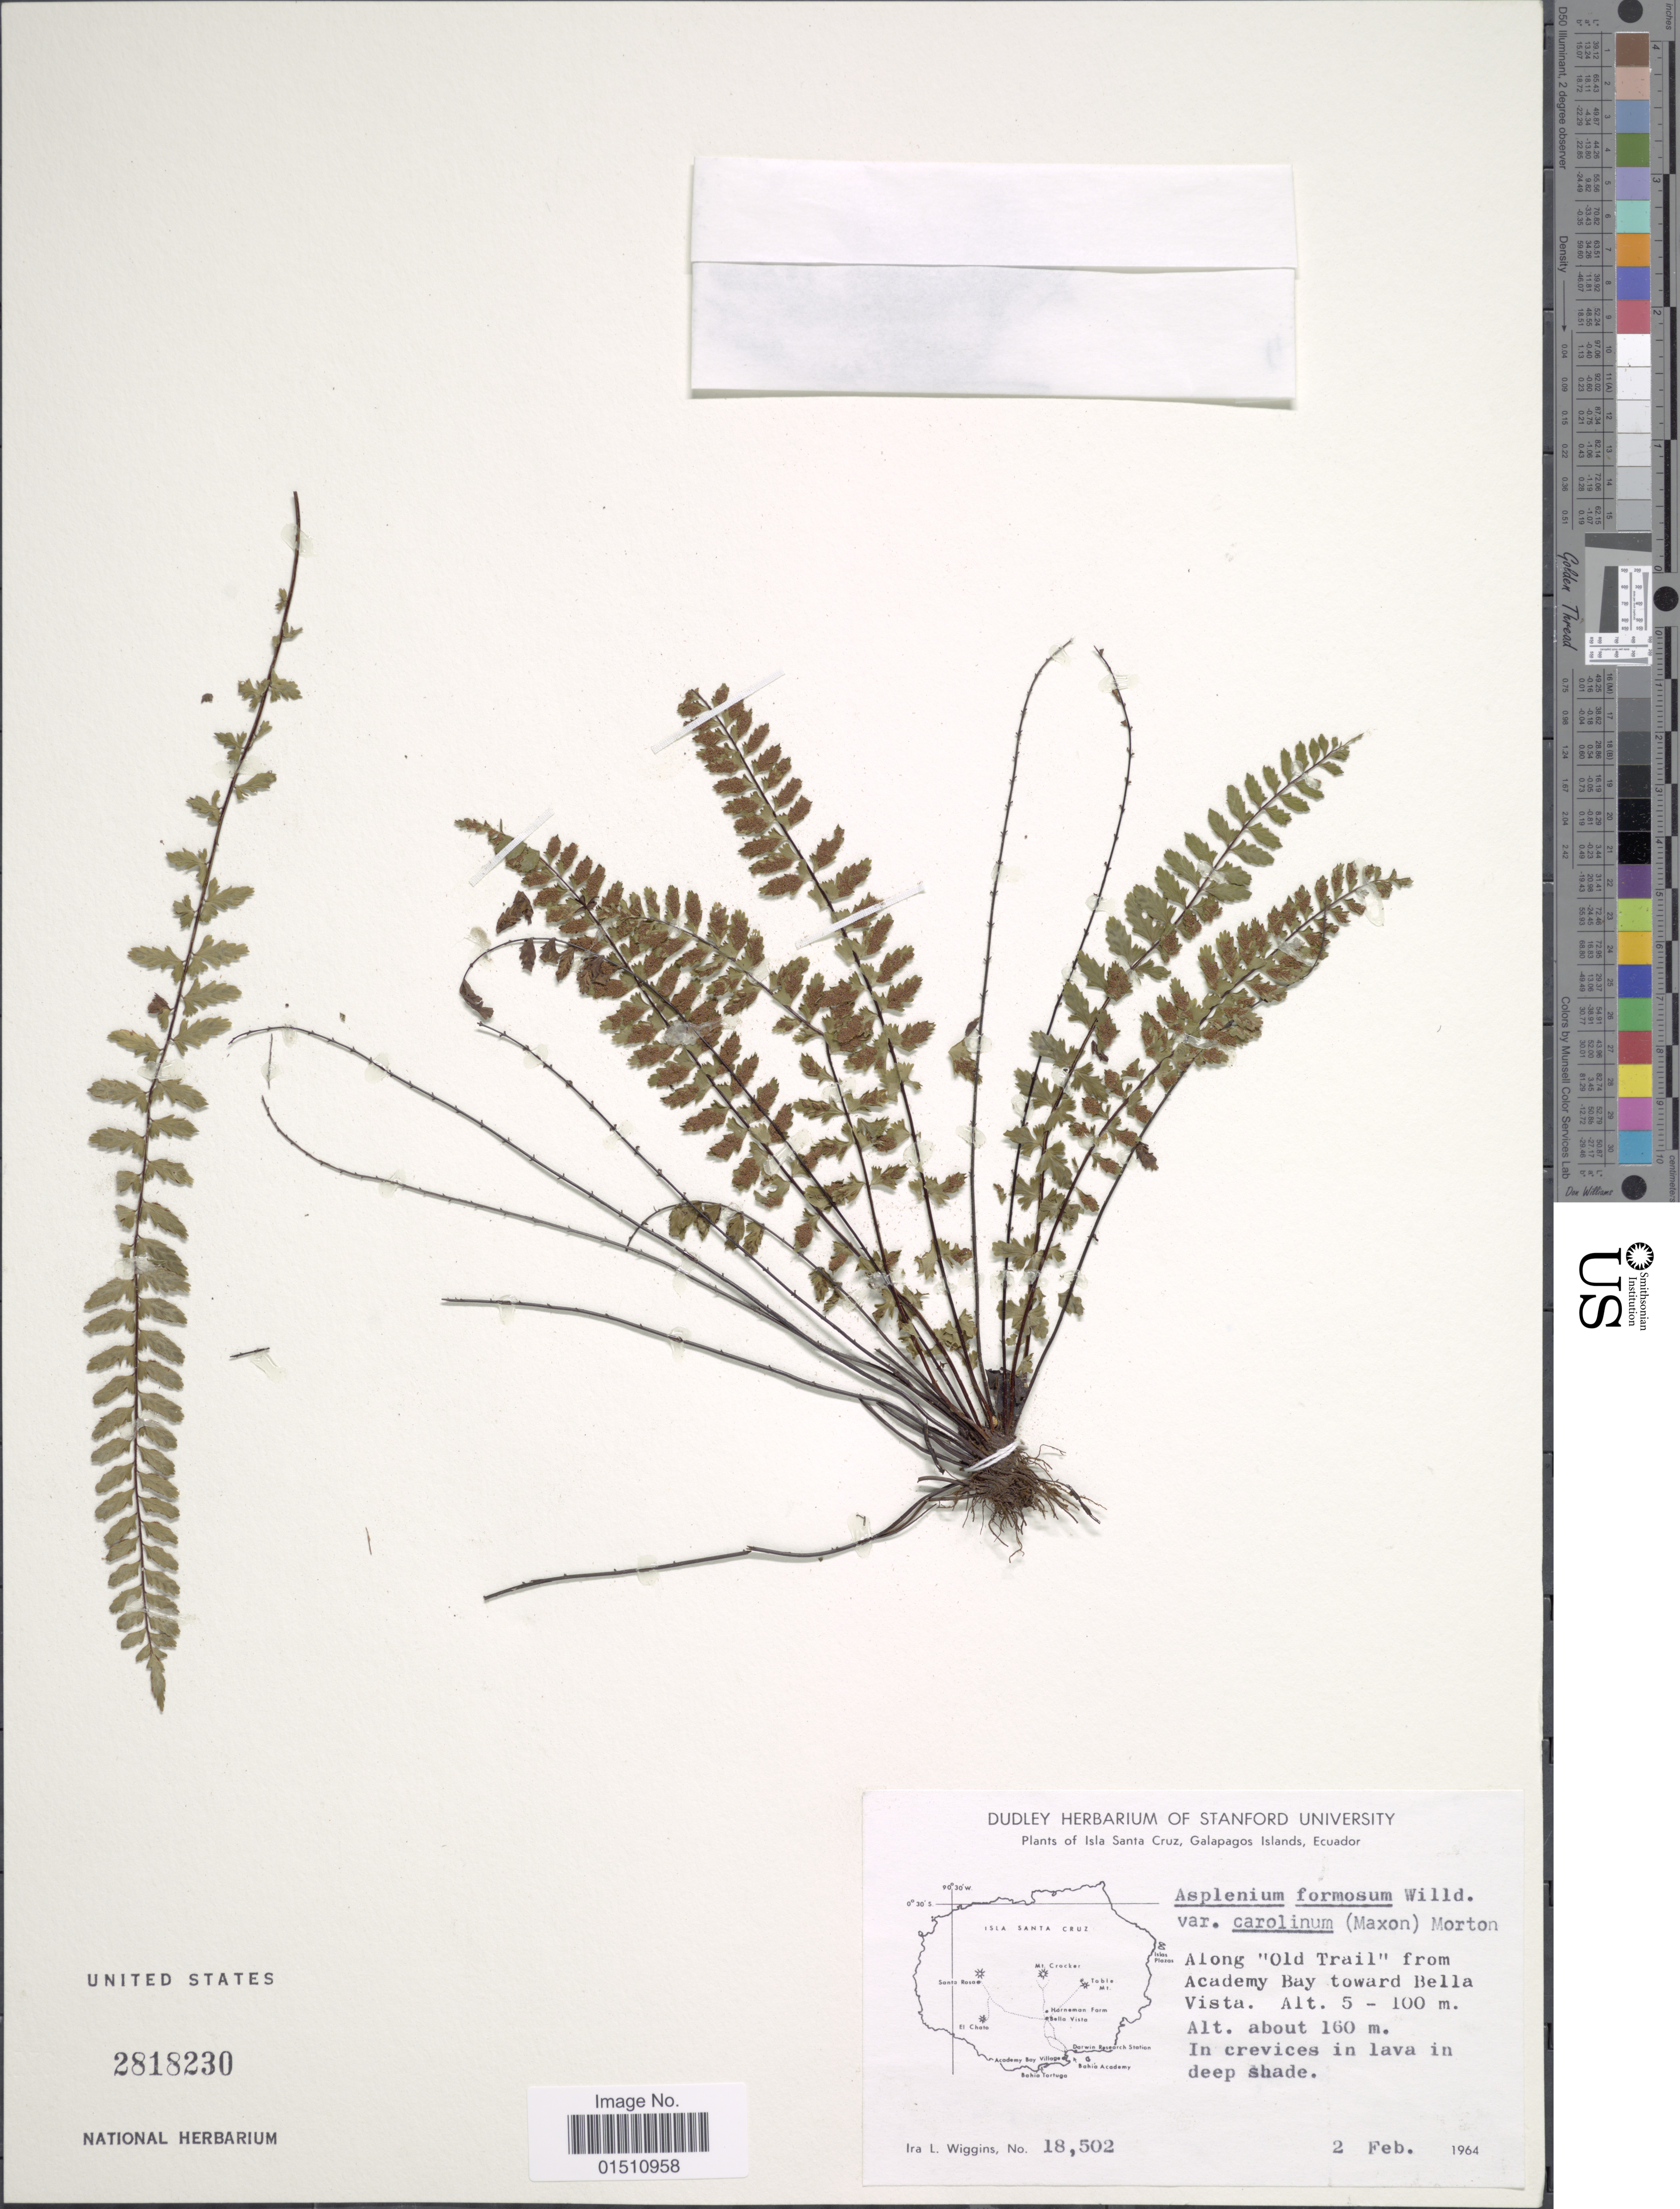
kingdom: Plantae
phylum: Tracheophyta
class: Polypodiopsida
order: Polypodiales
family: Aspleniaceae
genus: Asplenium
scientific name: Asplenium formosum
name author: Willd.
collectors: I. L. Wiggins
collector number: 18502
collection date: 1964-02-02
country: Ecuador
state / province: Colón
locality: Isla Santa Cruz, Galapagos Islands, Ecuador, along "Old Trail" from Acedemy Bay toward Bella Vista.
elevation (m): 160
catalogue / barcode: US 2818230